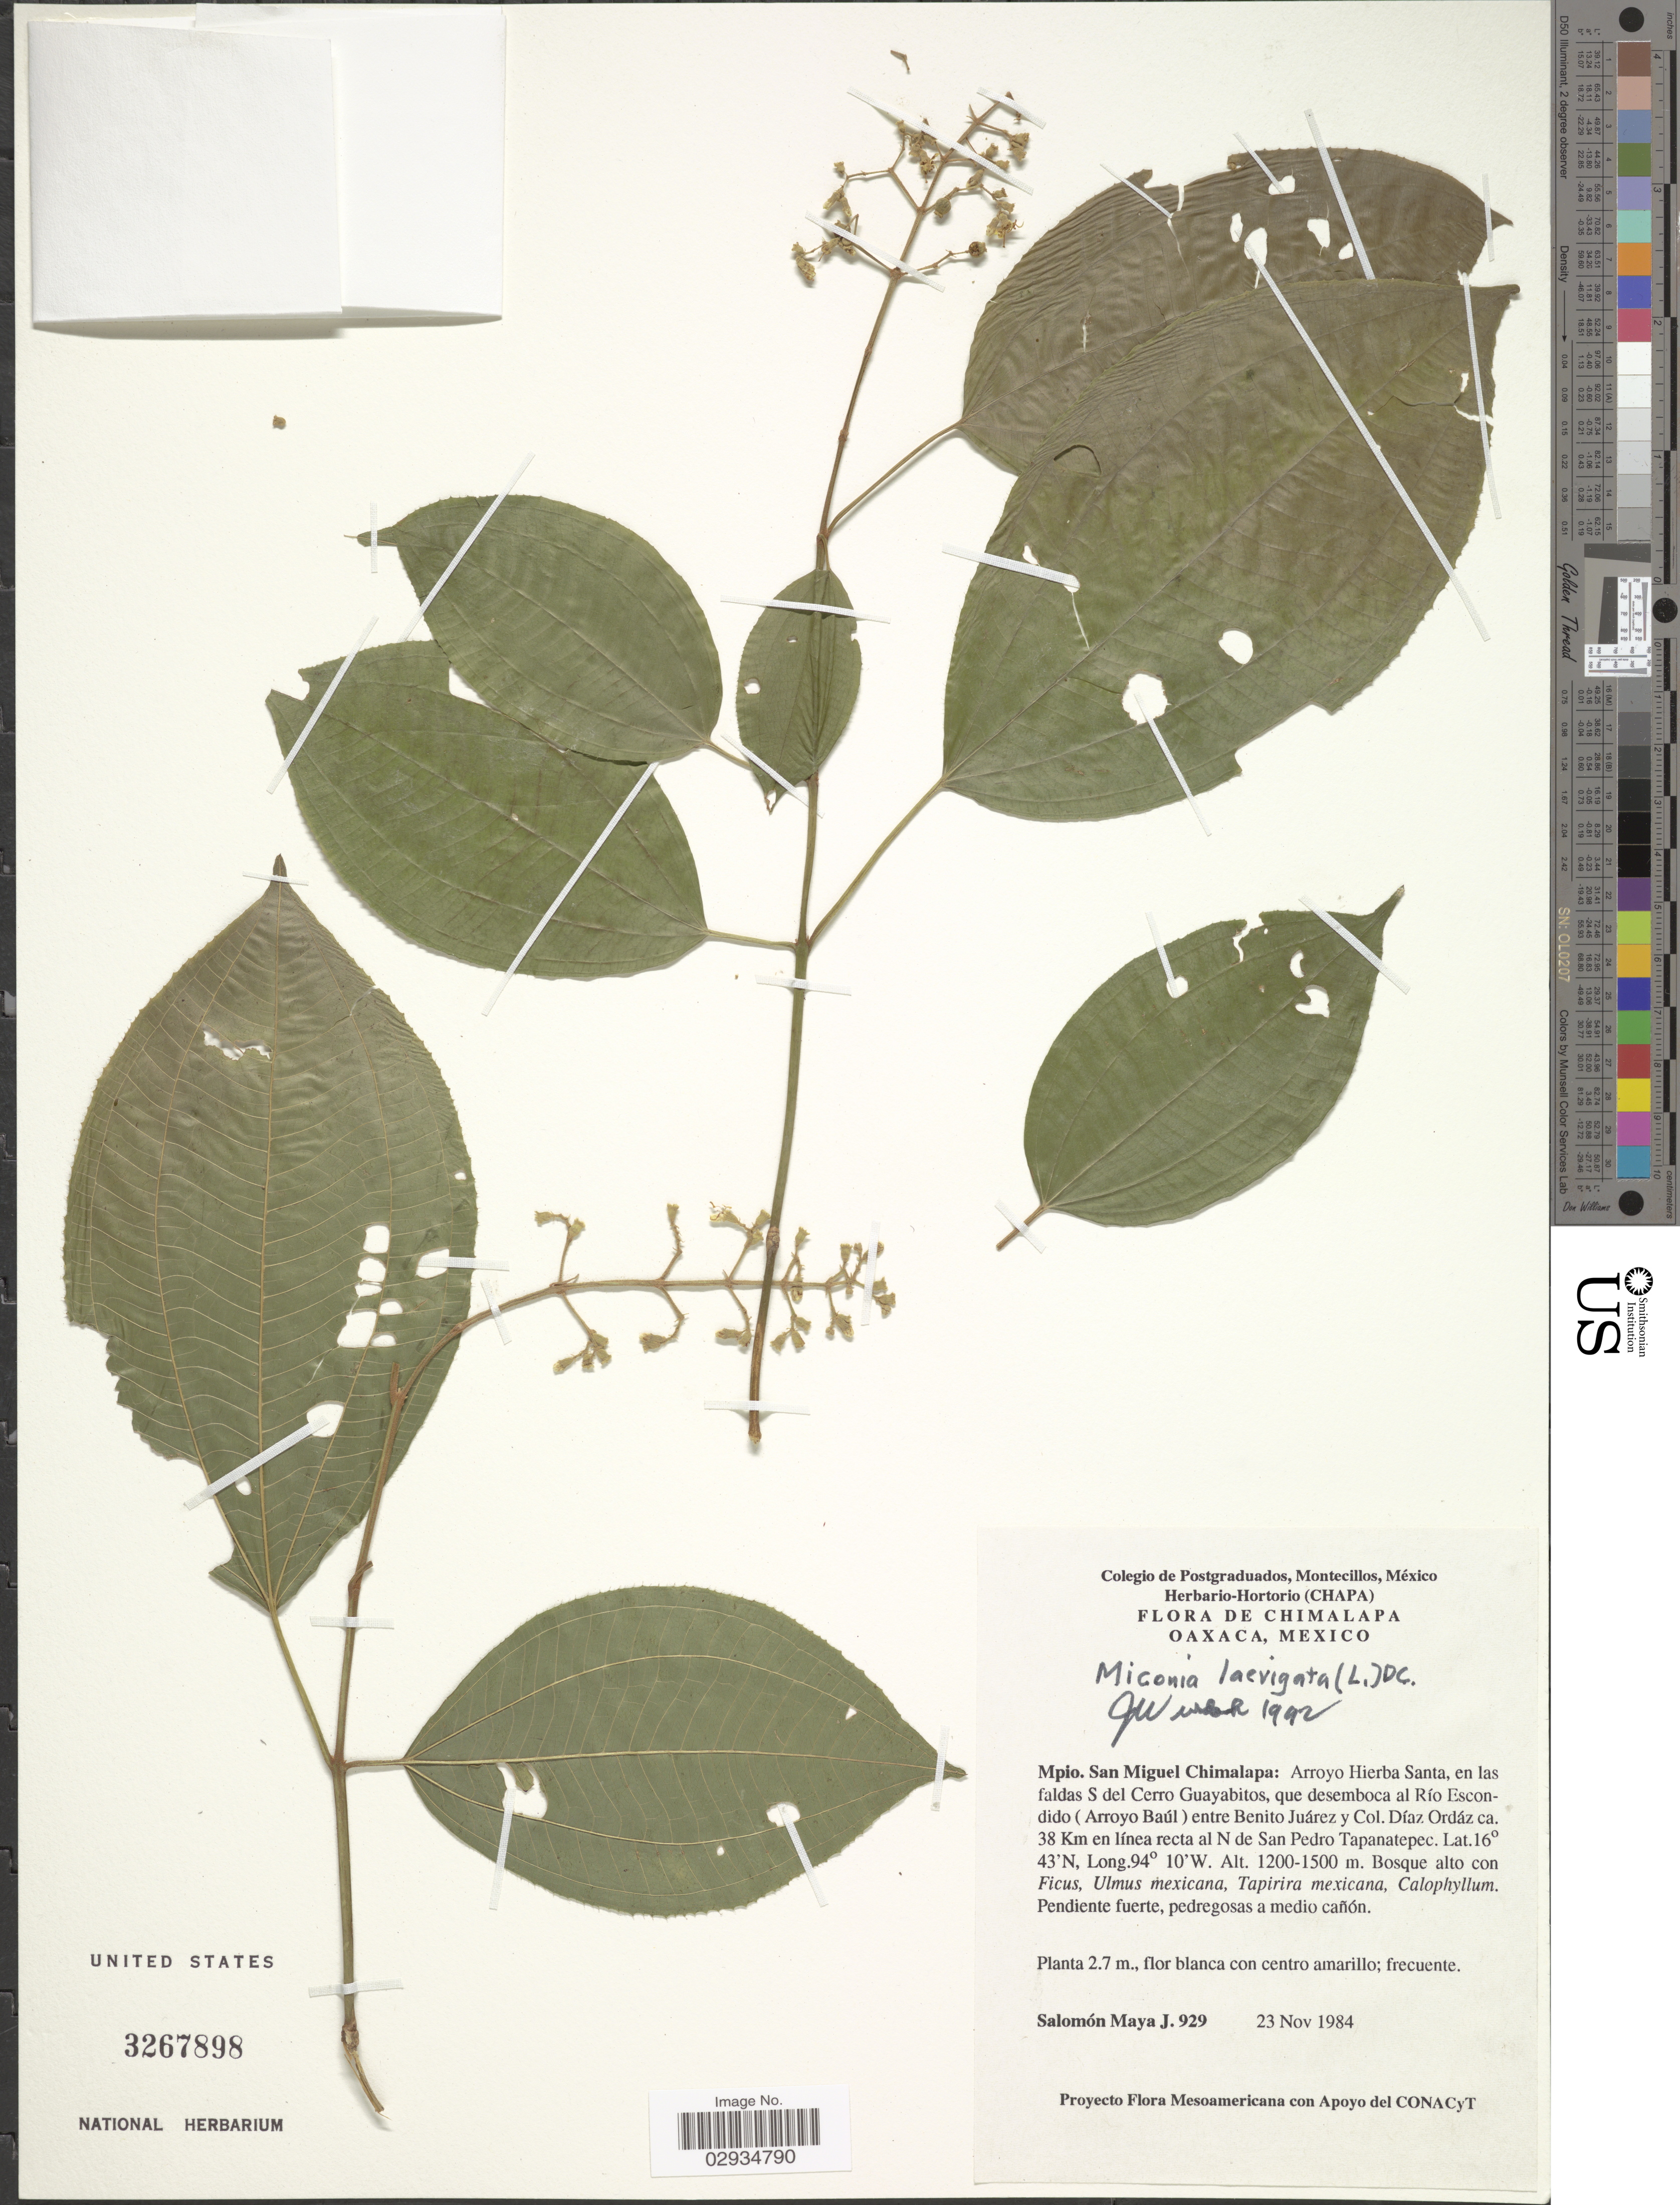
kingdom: Plantae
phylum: Tracheophyta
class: Magnoliopsida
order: Myrtales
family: Melastomataceae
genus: Miconia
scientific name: Miconia laevigata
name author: (L.) D. Don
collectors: S. Maya J.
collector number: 929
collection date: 1984-11-23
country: Mexico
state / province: Oaxaca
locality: Chimalapa. Mpio. San Miguel Chimalapa: Arroyo Hierba Santa, en las faldas S del Cerro Guayabitos, que desemboca al Río Escondido (Arroyo Baúl) entre Benito Juárez y Col. Díaz Ordáz ca. 38 Km en línea recta al N de San Pedro Tapanatepec.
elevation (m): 1200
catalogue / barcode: US 3267898